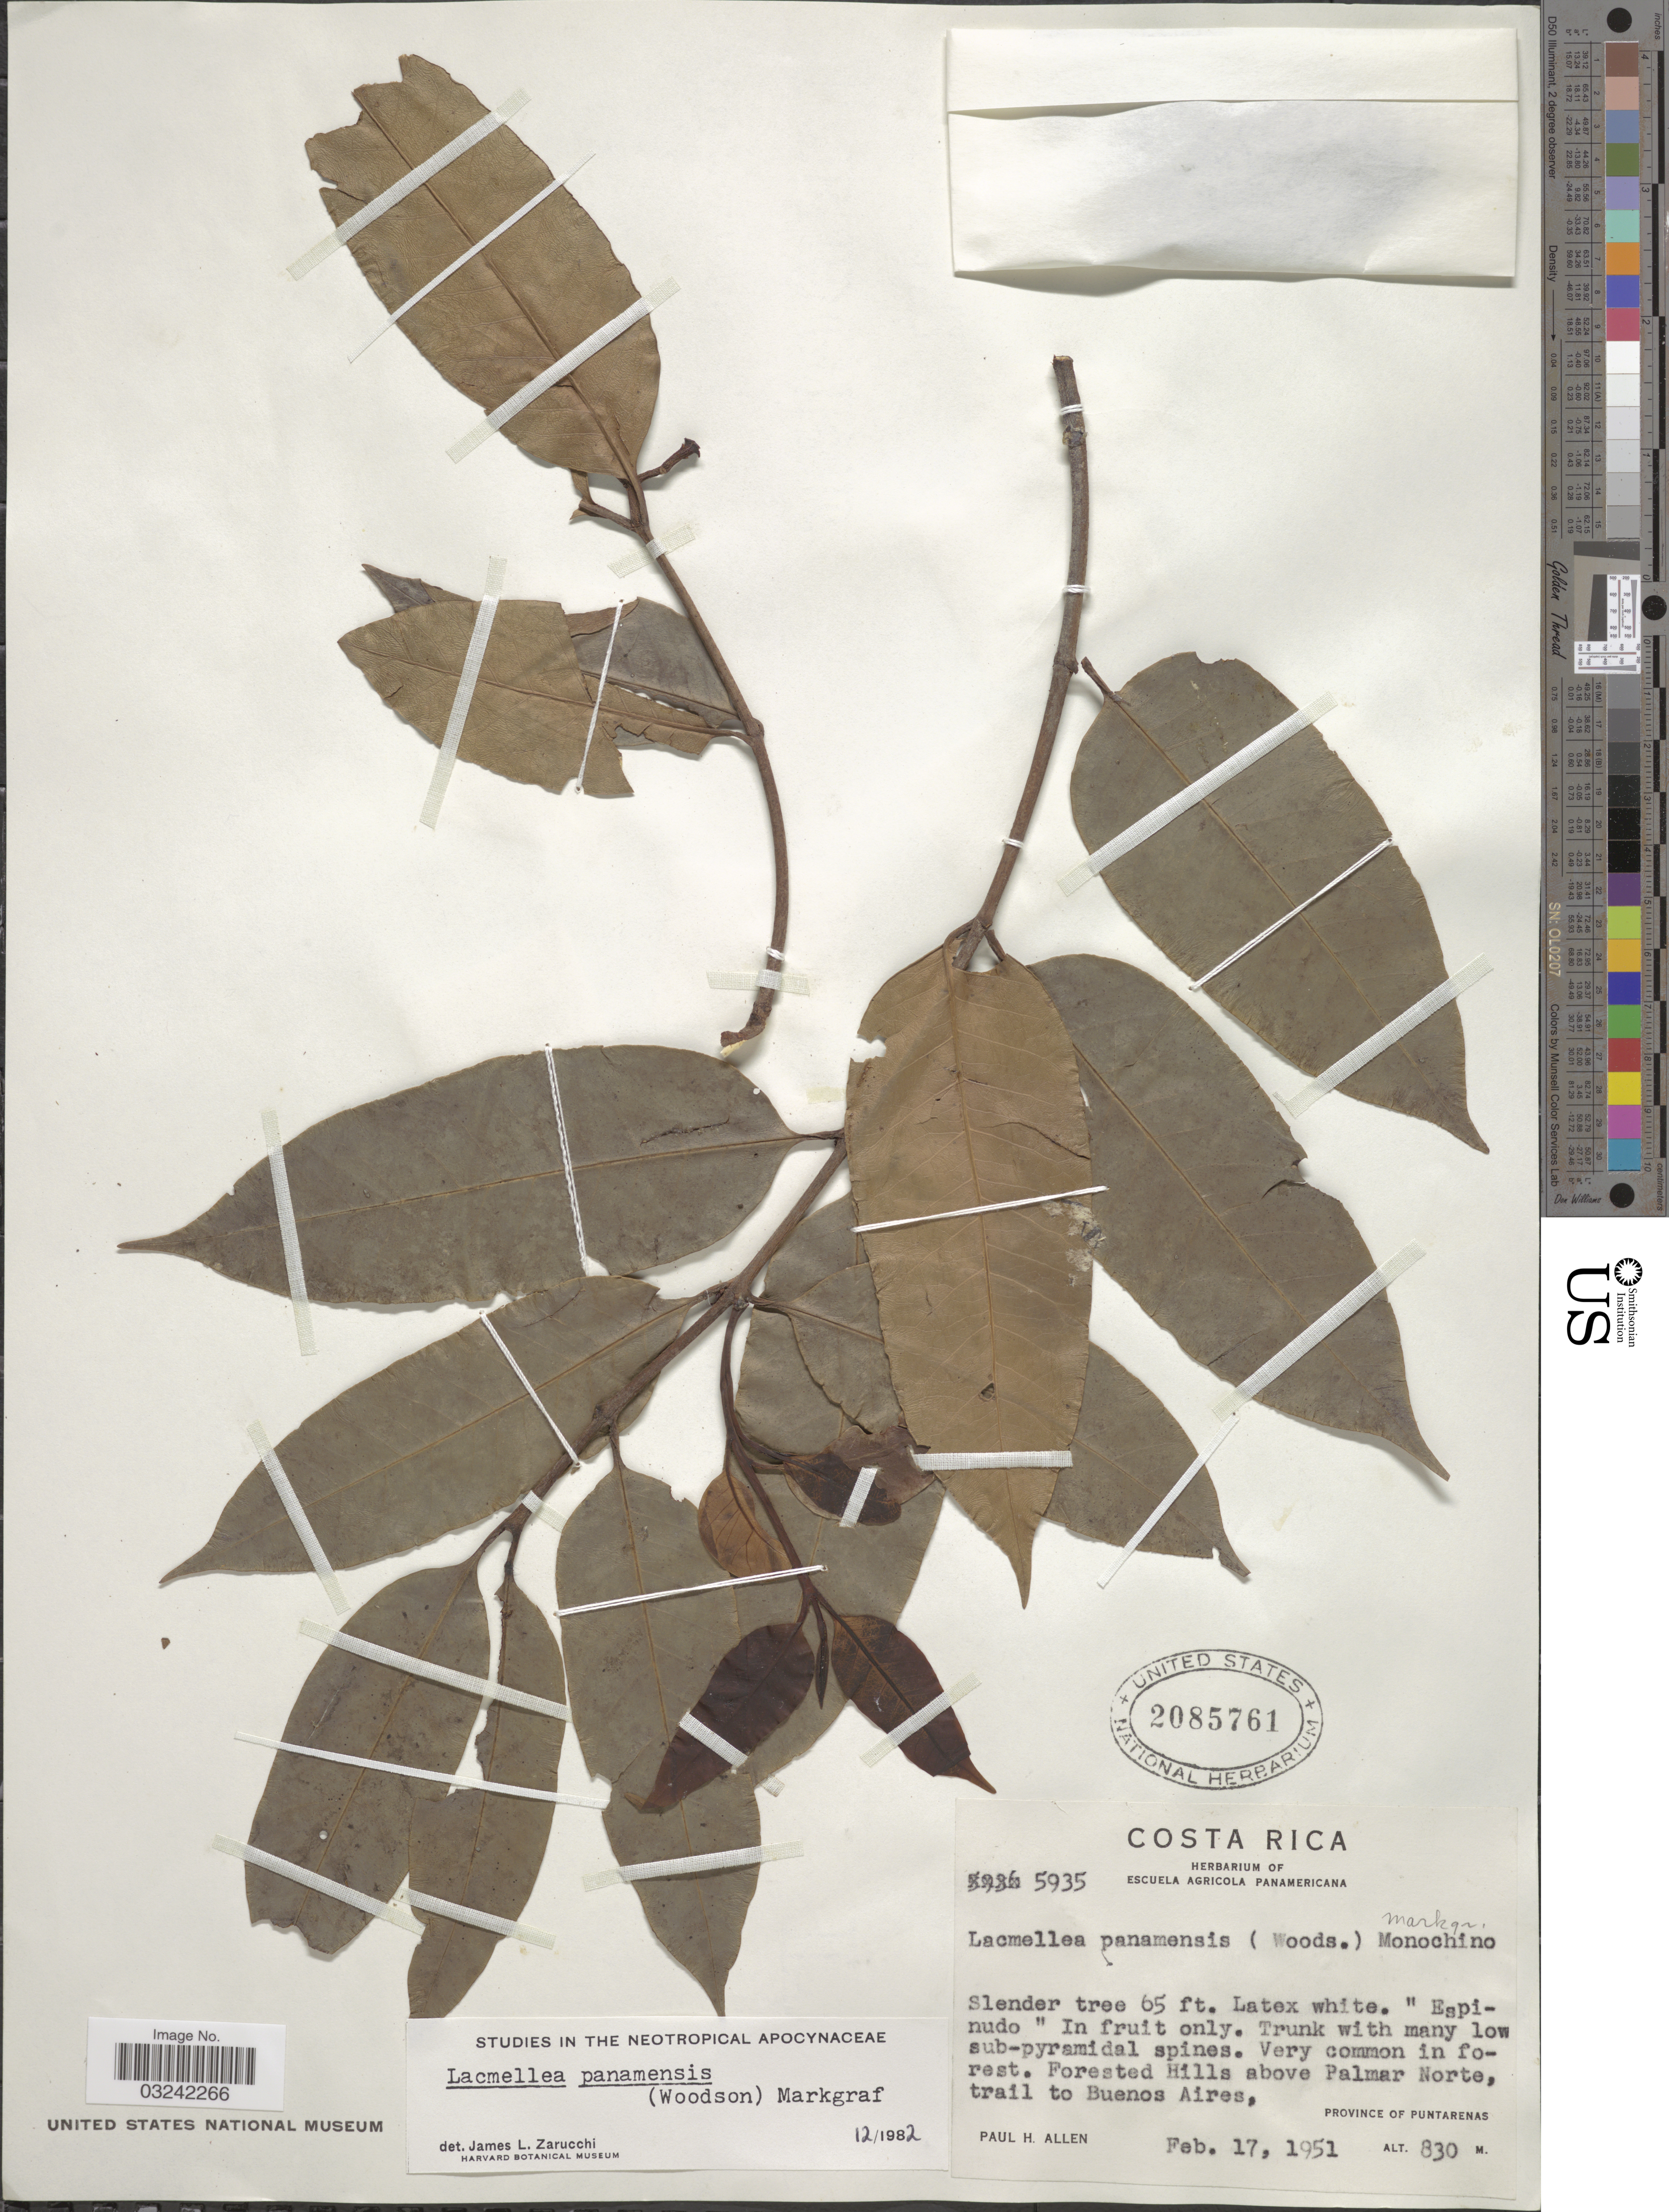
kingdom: Plantae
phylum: Tracheophyta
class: Magnoliopsida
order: Gentianales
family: Apocynaceae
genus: Lacmellea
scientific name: Lacmellea panamensis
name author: (Woodson) Markgr.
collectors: P. H. Allen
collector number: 5935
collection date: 1951-02-17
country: Costa Rica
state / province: Puntarenas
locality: Forested Hills above Palmar Norte, trail to Bueno Aires.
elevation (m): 830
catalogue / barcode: US 2085761